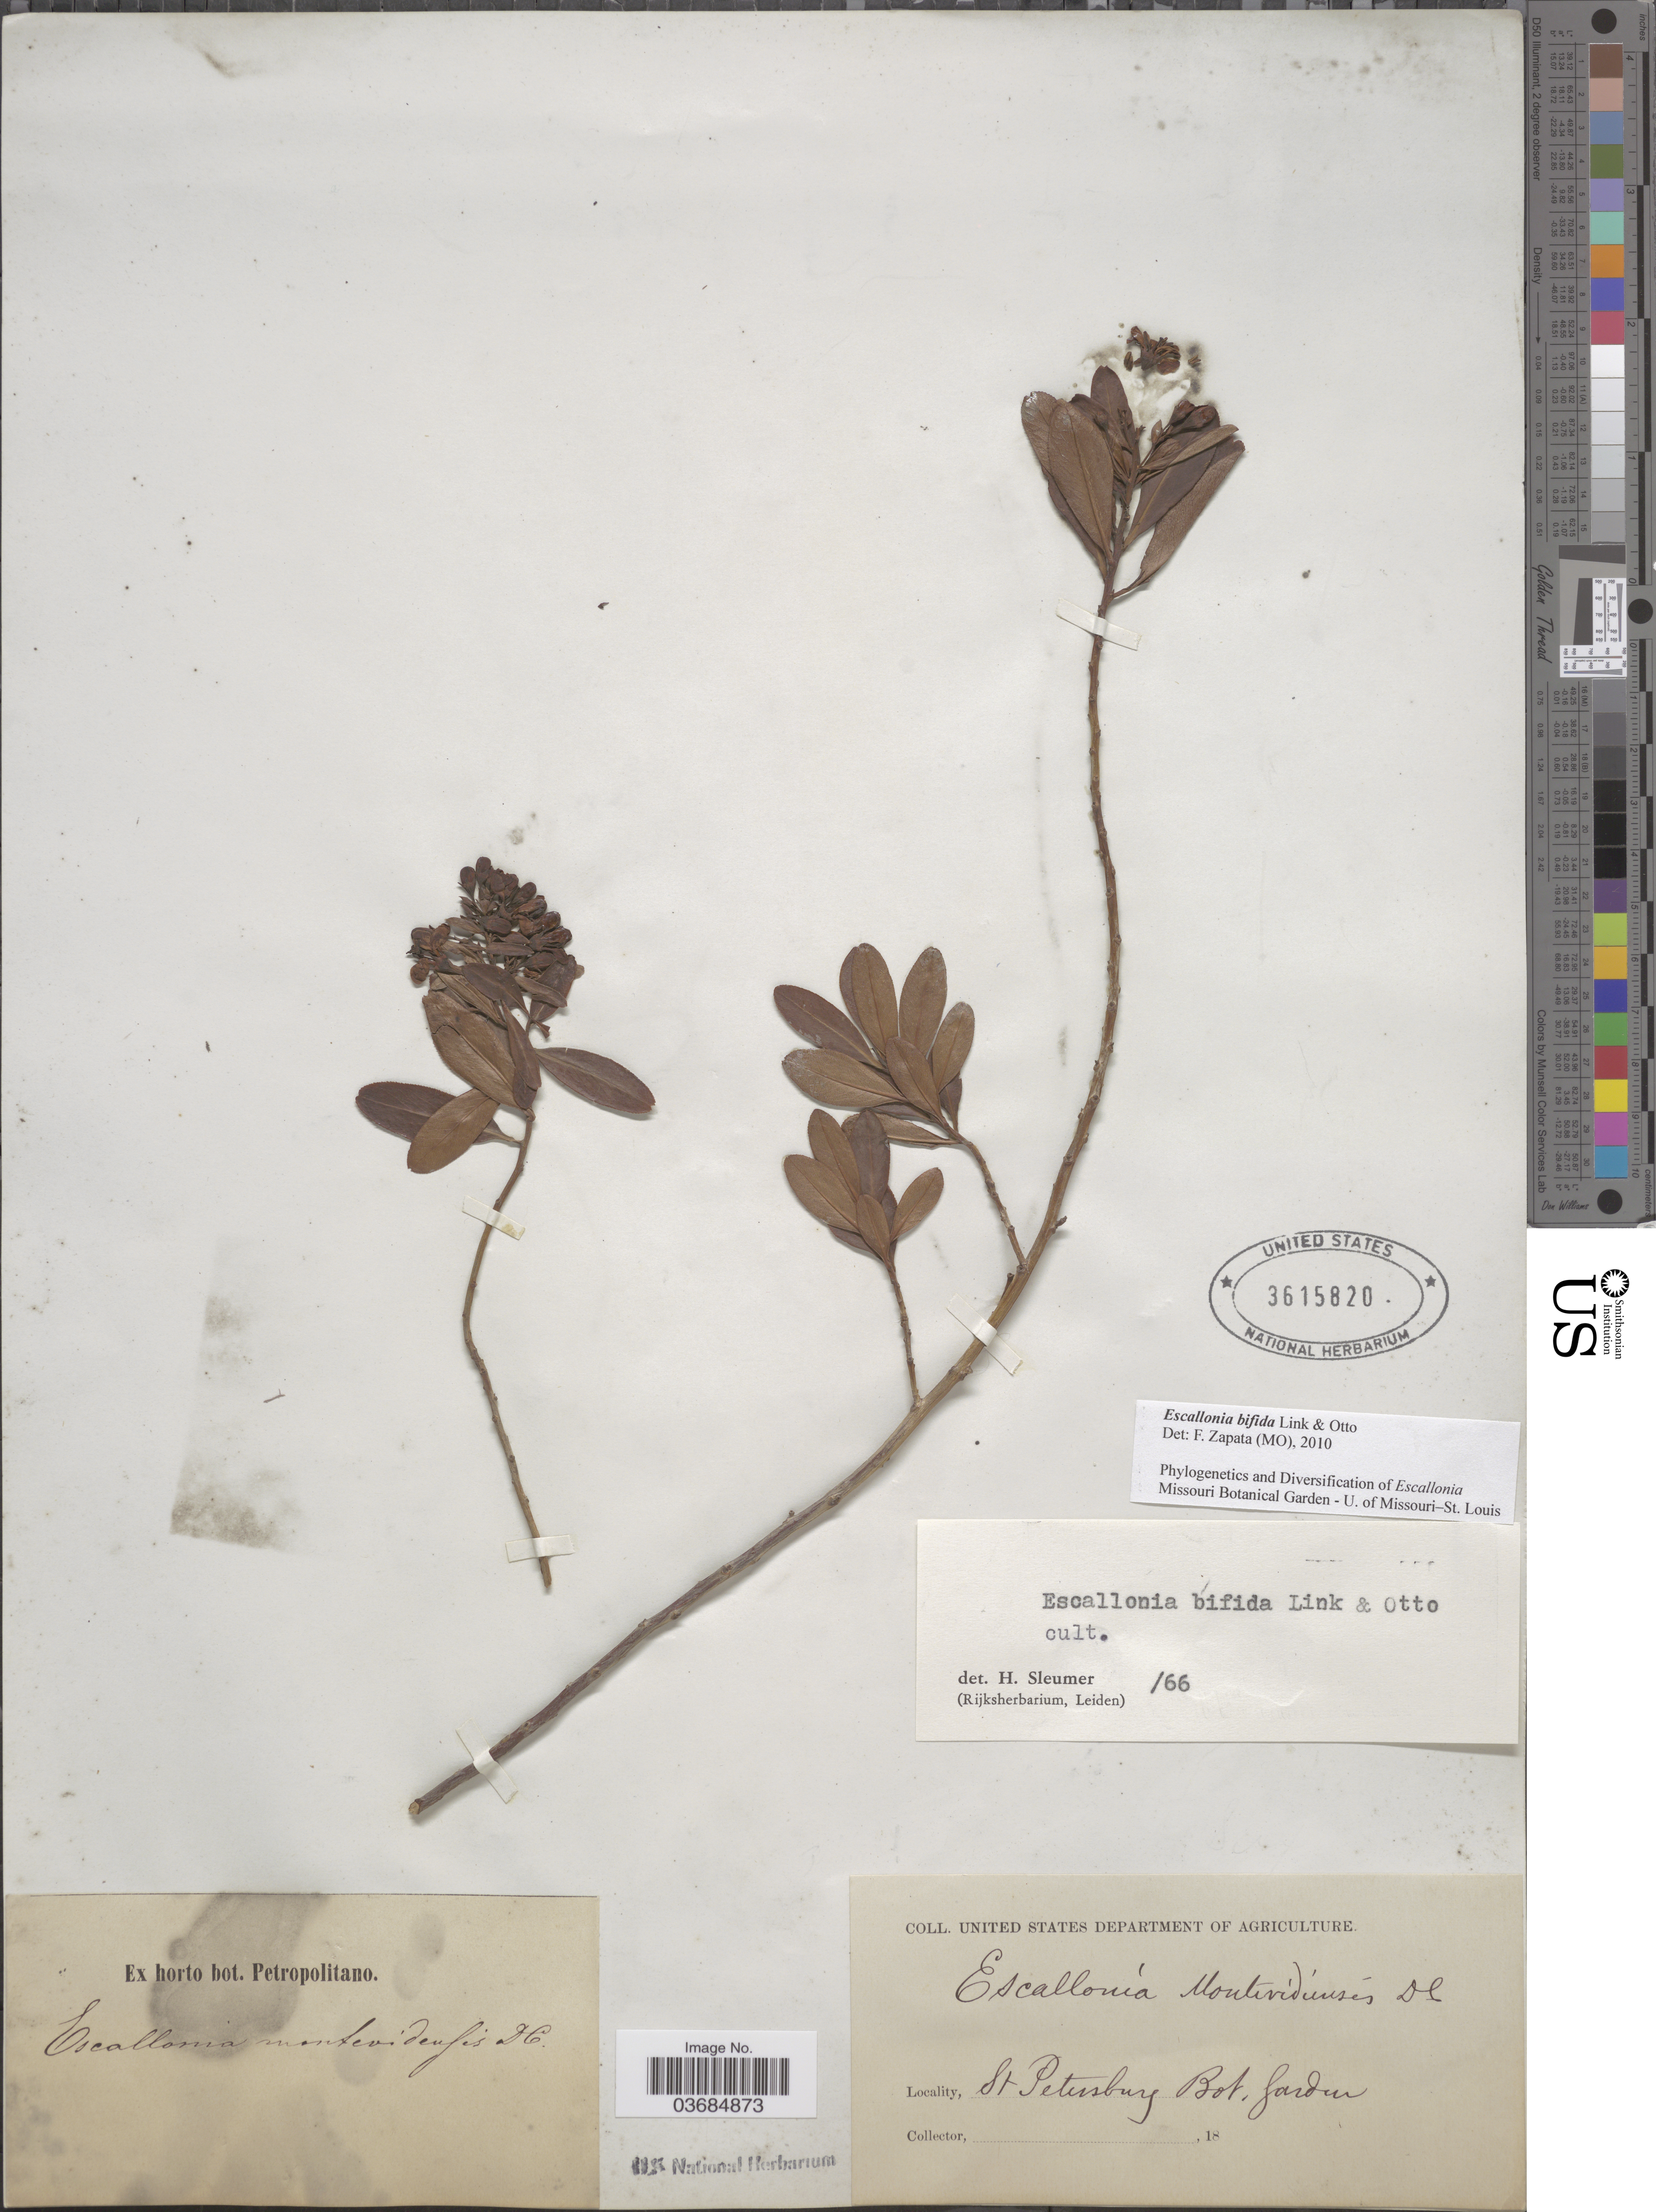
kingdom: Plantae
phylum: Tracheophyta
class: Magnoliopsida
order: Escalloniales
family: Escalloniaceae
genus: Escallonia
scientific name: Escallonia sp.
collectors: ex Horto Bot. Petropolitano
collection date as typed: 18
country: Russian Federation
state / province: St. Petersburg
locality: St. Petersburg Bot. Garden.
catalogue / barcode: US 3615820